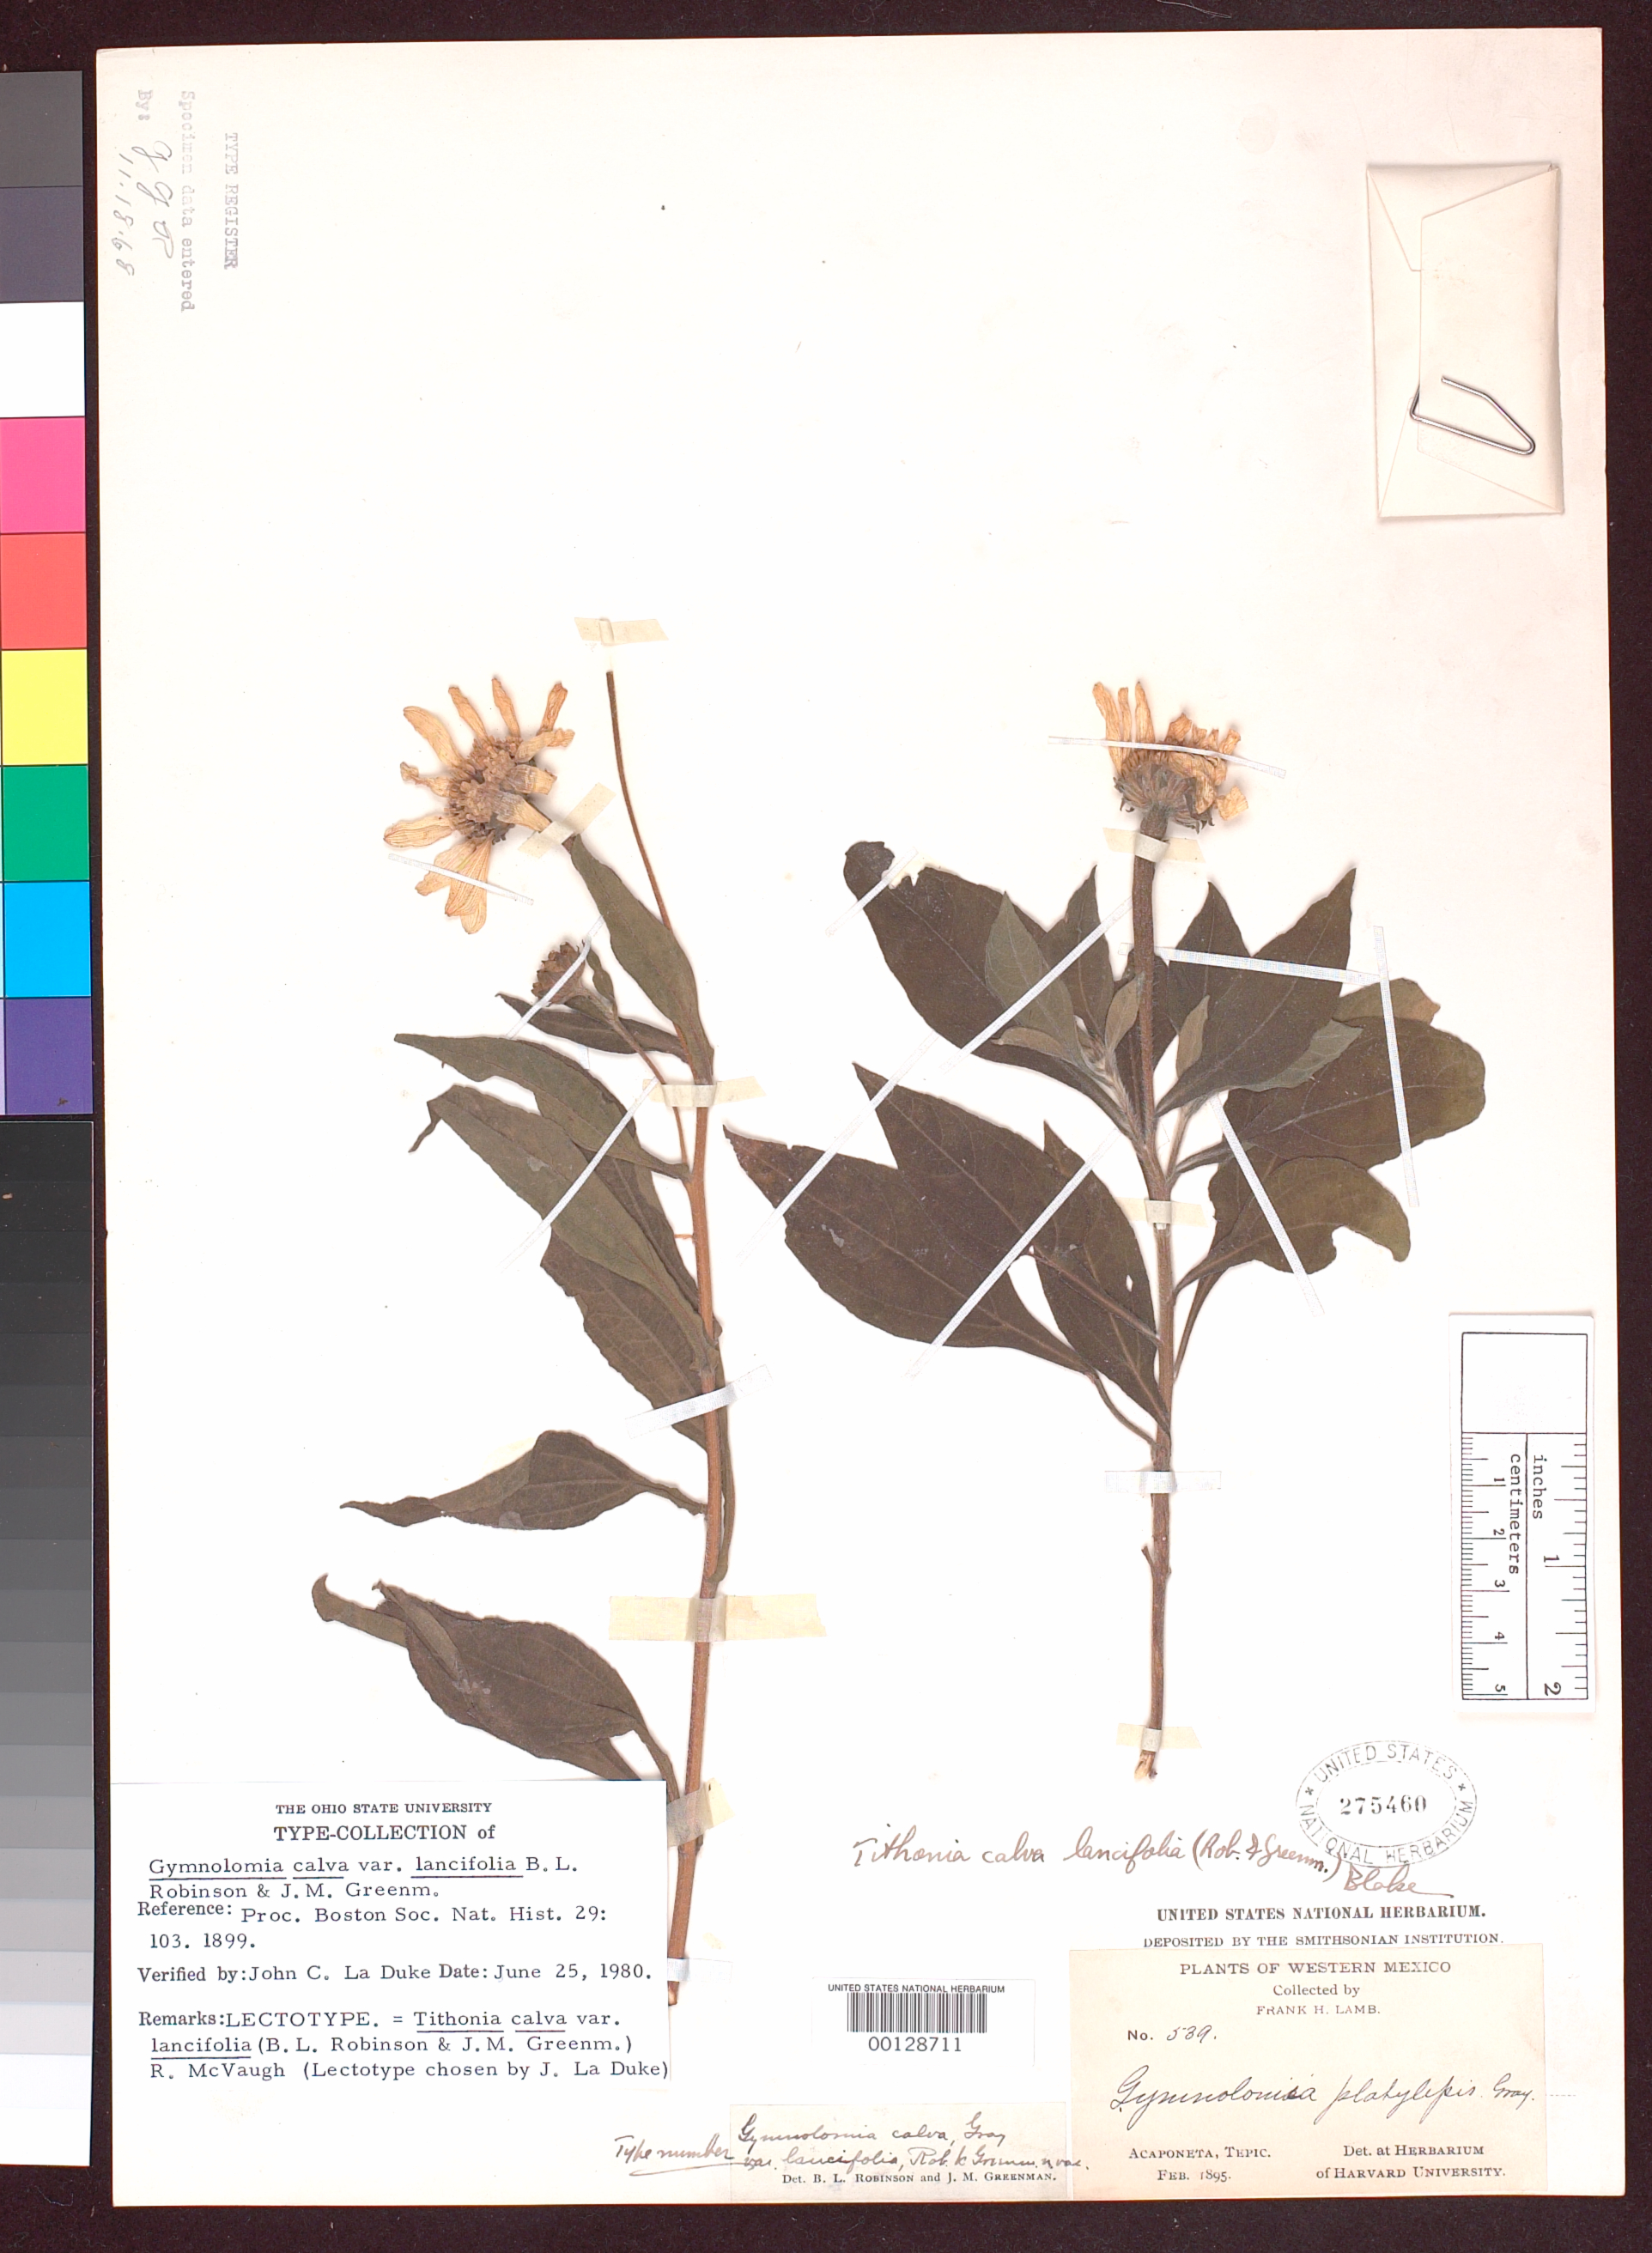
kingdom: Plantae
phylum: Tracheophyta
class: Magnoliopsida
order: Asterales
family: Asteraceae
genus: Gymnolomia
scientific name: Gymnolomia calva var. lancifolia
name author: B.L. Rob. & Greenm.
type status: Lectotype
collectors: F. H. Lamb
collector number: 539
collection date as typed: Feb 1895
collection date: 1895-02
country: Mexico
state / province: Nayarit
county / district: Acaponeta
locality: Acaponeta, Tepic Territory [now Nayarit].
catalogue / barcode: US 275460